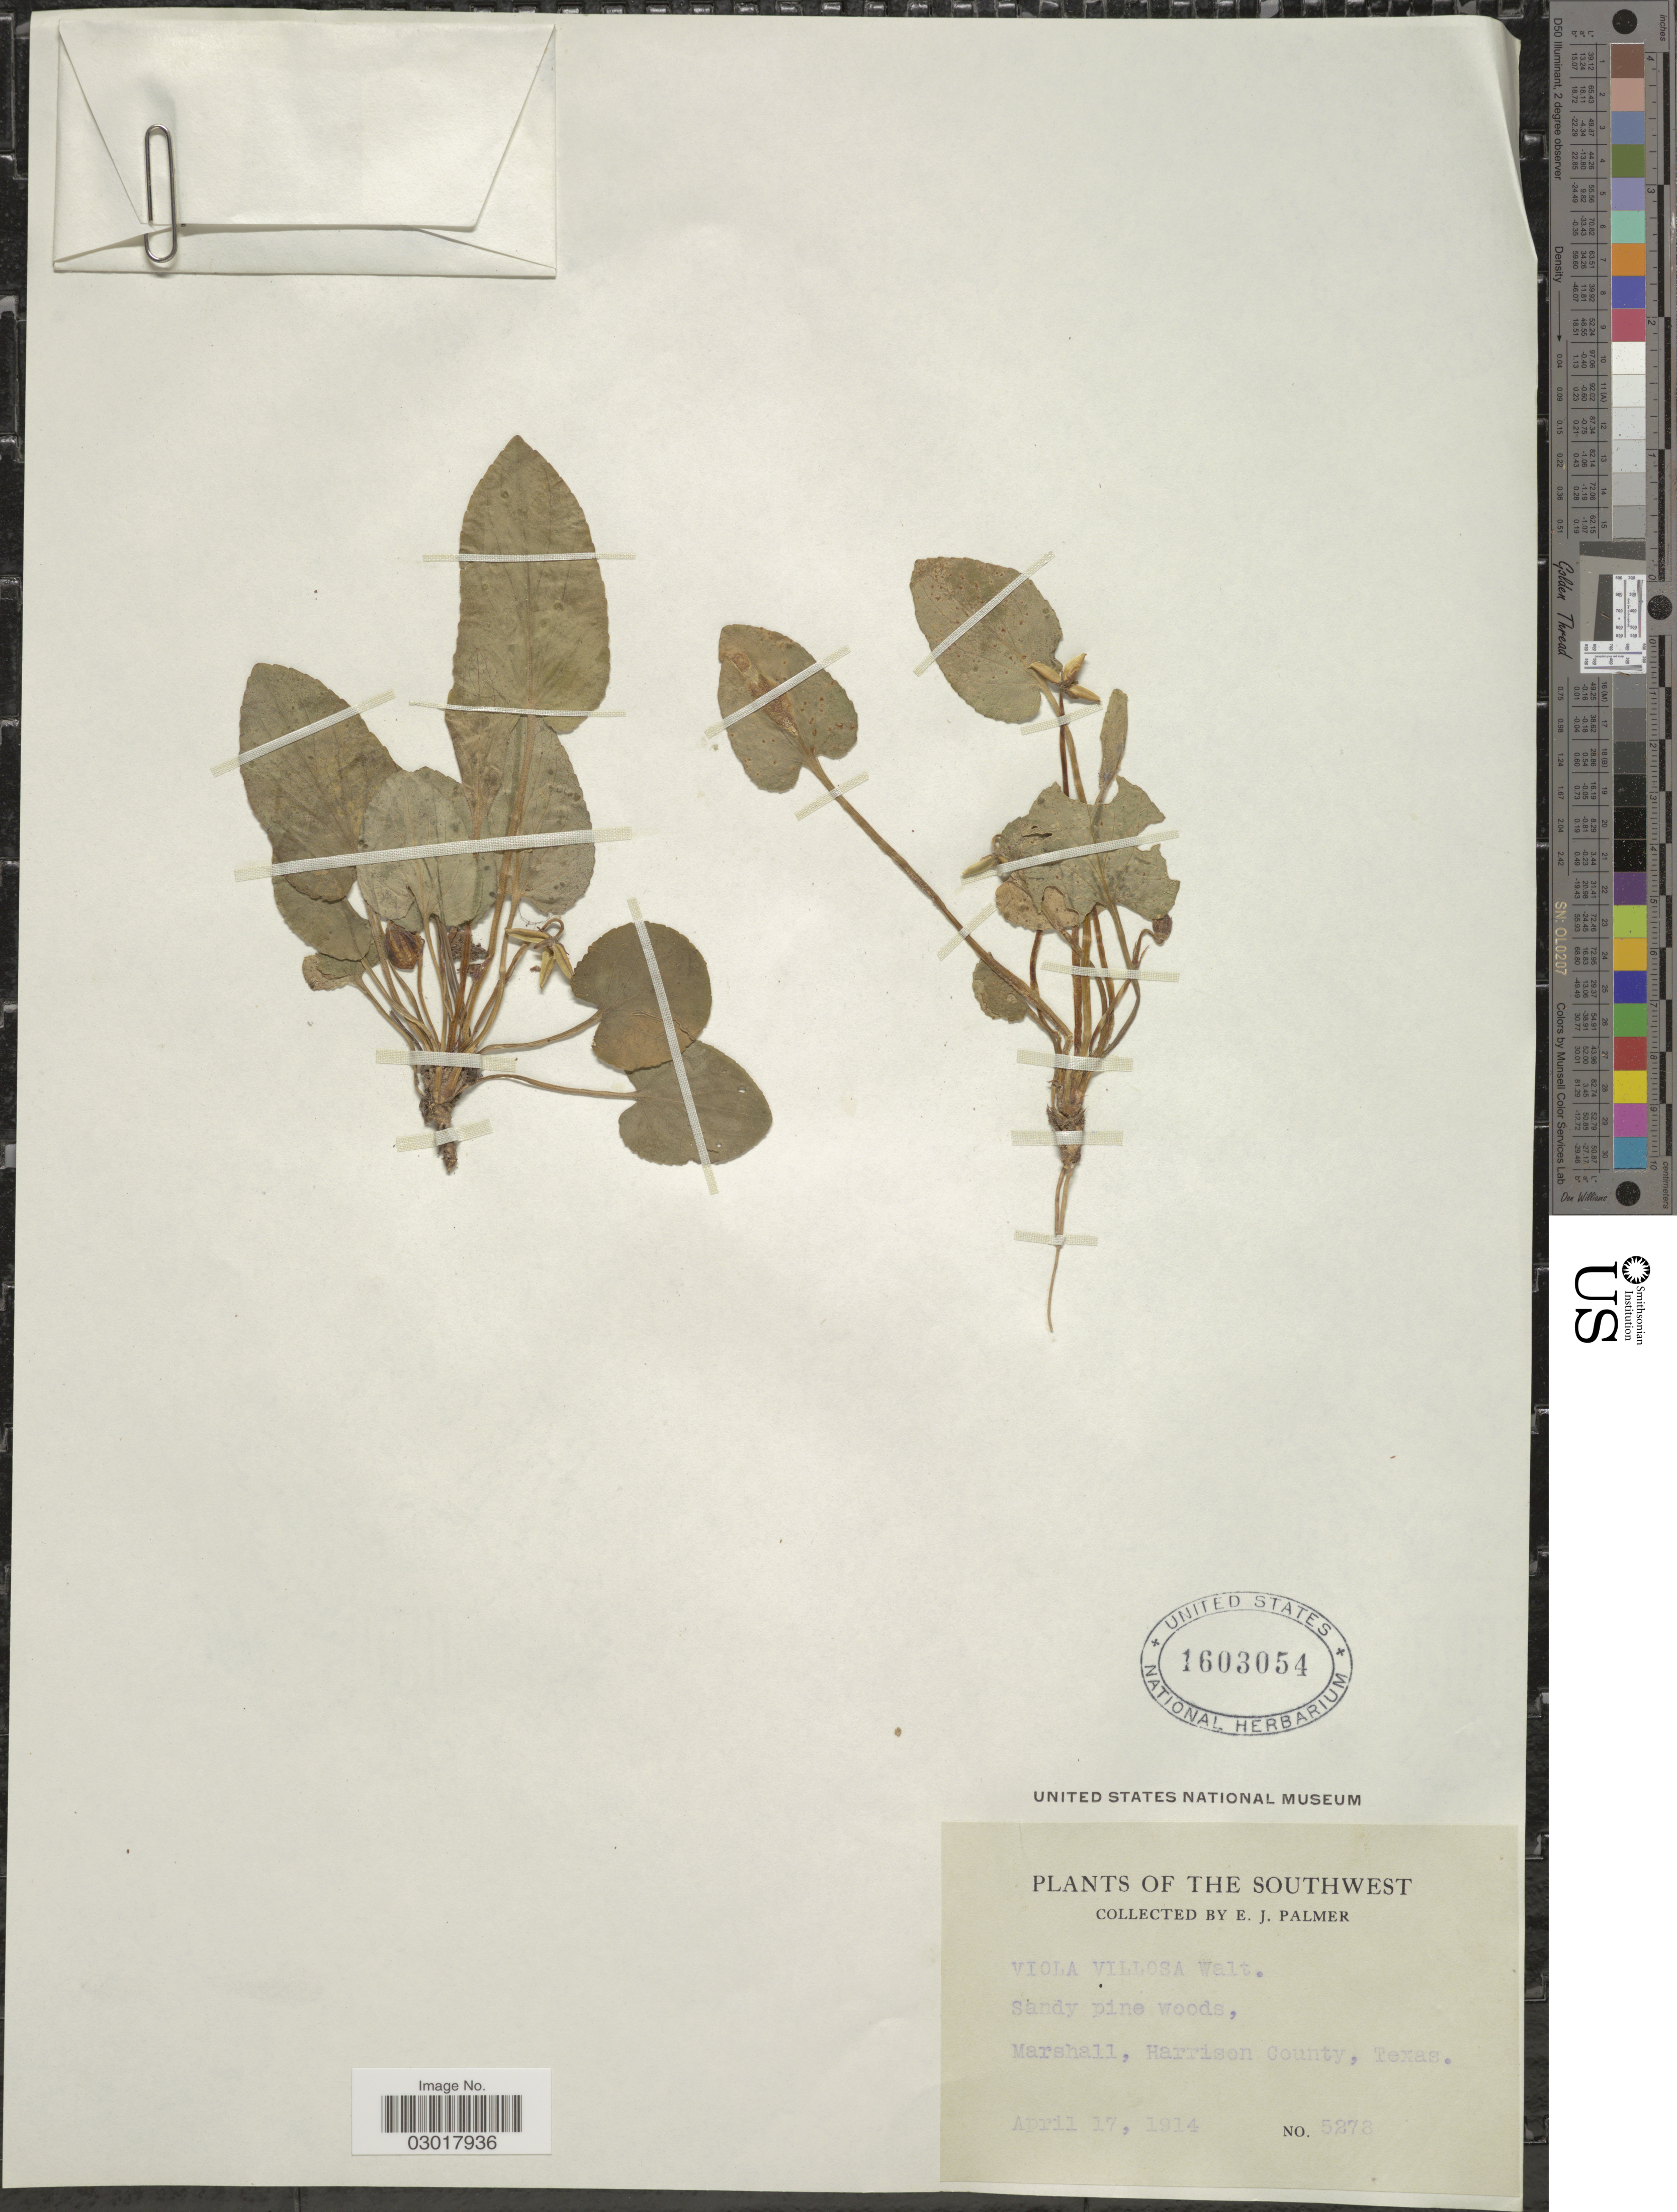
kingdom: Plantae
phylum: Tracheophyta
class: Magnoliopsida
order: Malpighiales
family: Violaceae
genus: Viola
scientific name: Viola villosa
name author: Walter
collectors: E. J. Palmer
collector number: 5278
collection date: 1914-04-17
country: United States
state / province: Texas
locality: Southwest. Marshall, Harrison County.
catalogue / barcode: US 1603054